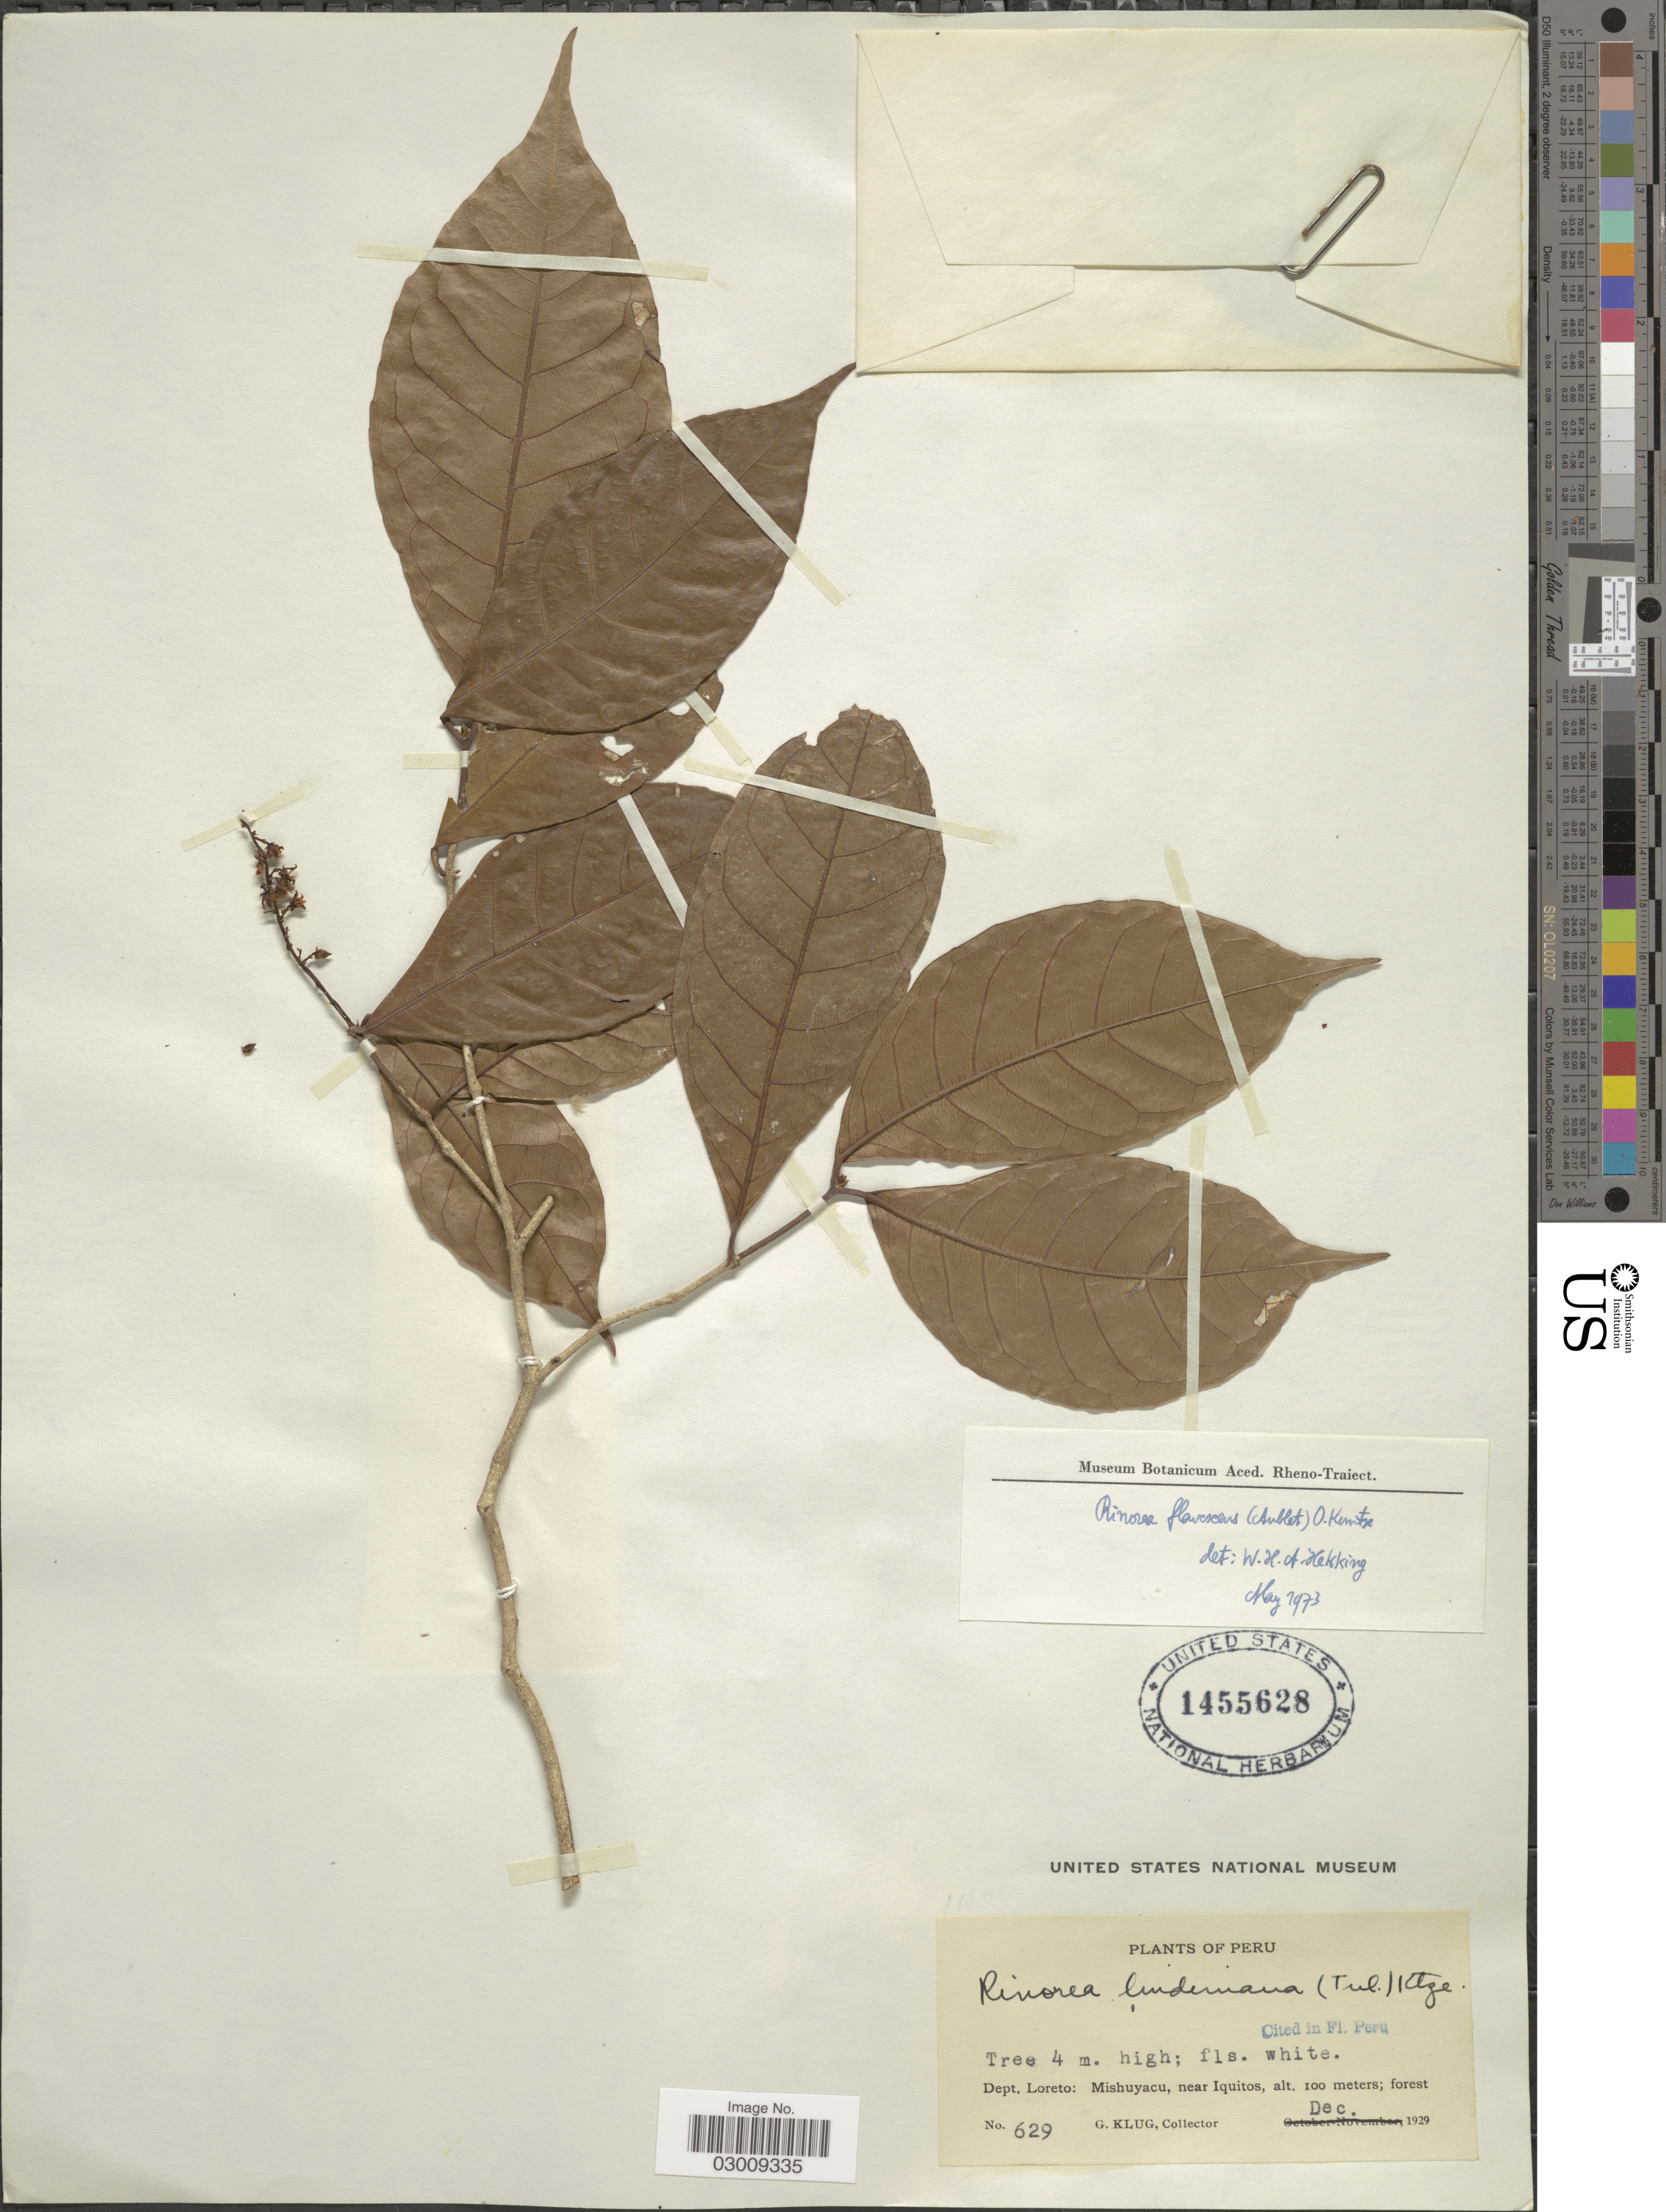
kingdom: Plantae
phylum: Tracheophyta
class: Magnoliopsida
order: Malpighiales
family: Violaceae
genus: Rinorea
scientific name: Rinorea flavescens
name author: (Aubl.) Kuntze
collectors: G. Klug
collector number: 629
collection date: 1929-12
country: Peru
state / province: Loreto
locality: Dept. Loreto: Mishuyacu, near Iquitos.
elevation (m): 100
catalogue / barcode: US 1455628